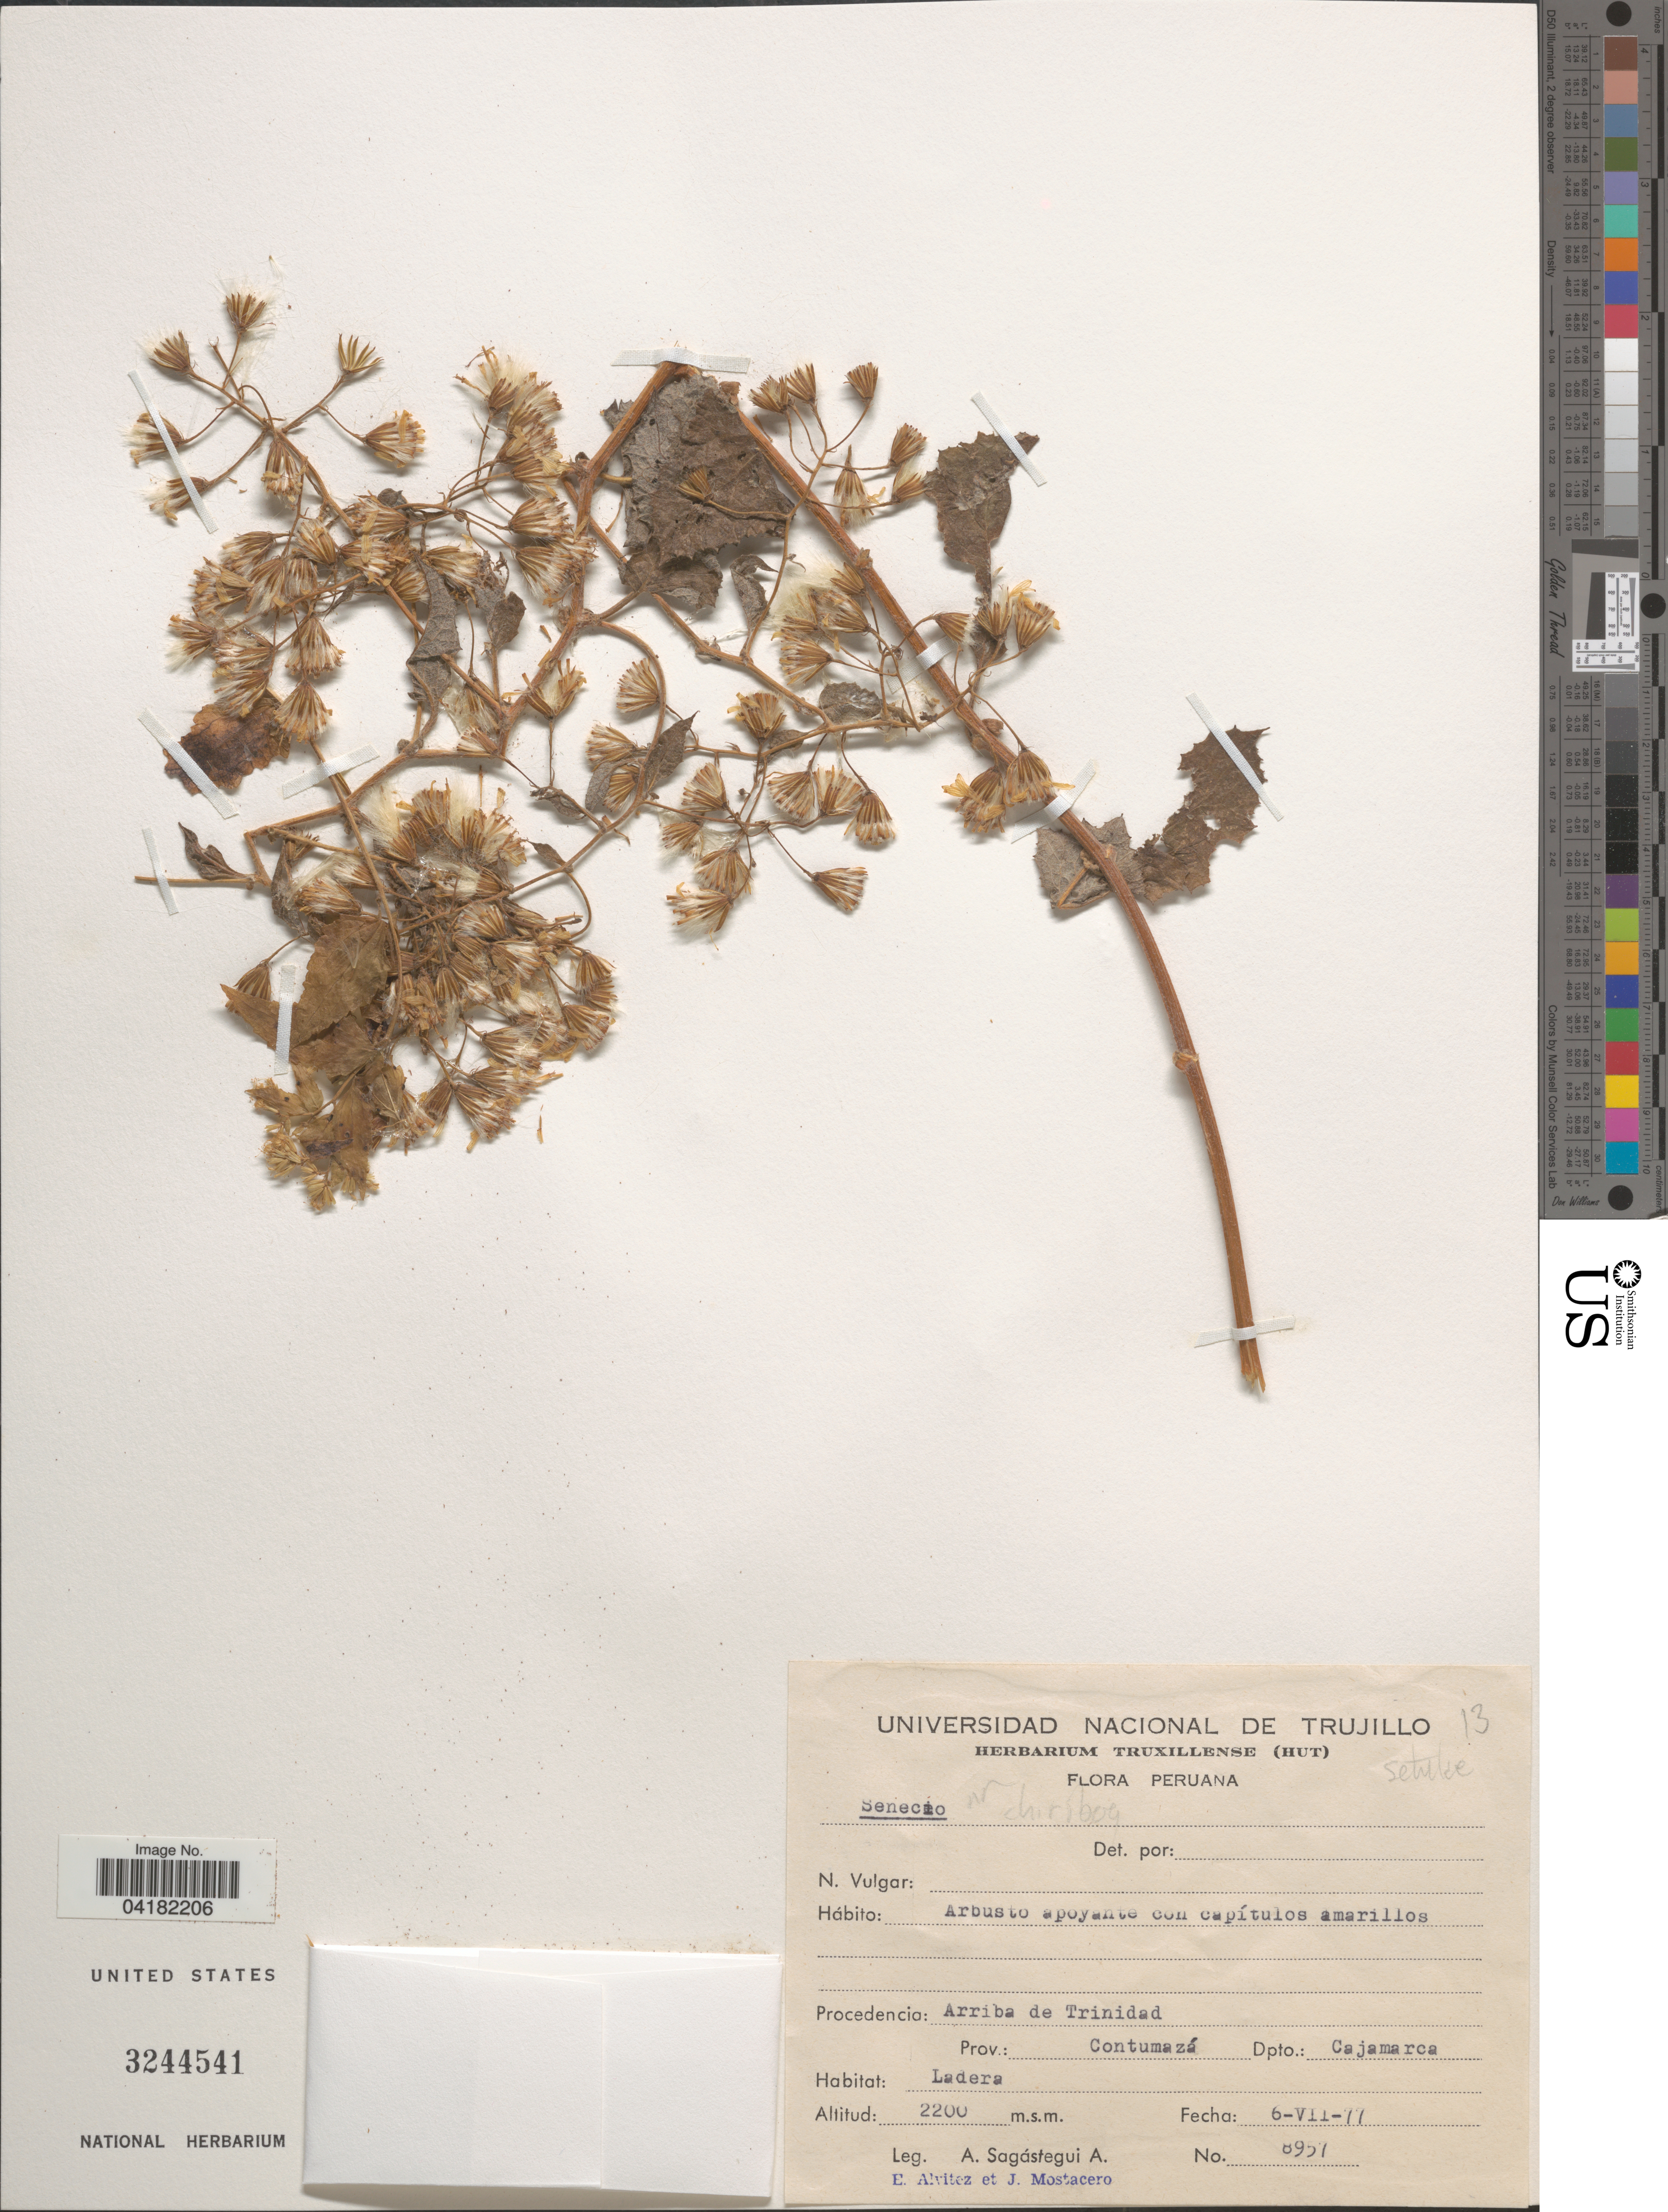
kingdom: Plantae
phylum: Tracheophyta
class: Magnoliopsida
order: Asterales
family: Asteraceae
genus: Senecio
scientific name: Senecio sp.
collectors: A. Sagástegui A., E. Alvitez I. & J. Mostacero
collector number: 0957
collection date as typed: Transcribed d/m/y: 6/7/77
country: Peru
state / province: Cajamarca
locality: Peruana. Procedencia: Arriba de Trininad. Prov.: Contumazá. Dpto. Cajamarca.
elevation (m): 2200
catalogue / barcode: US 3244541